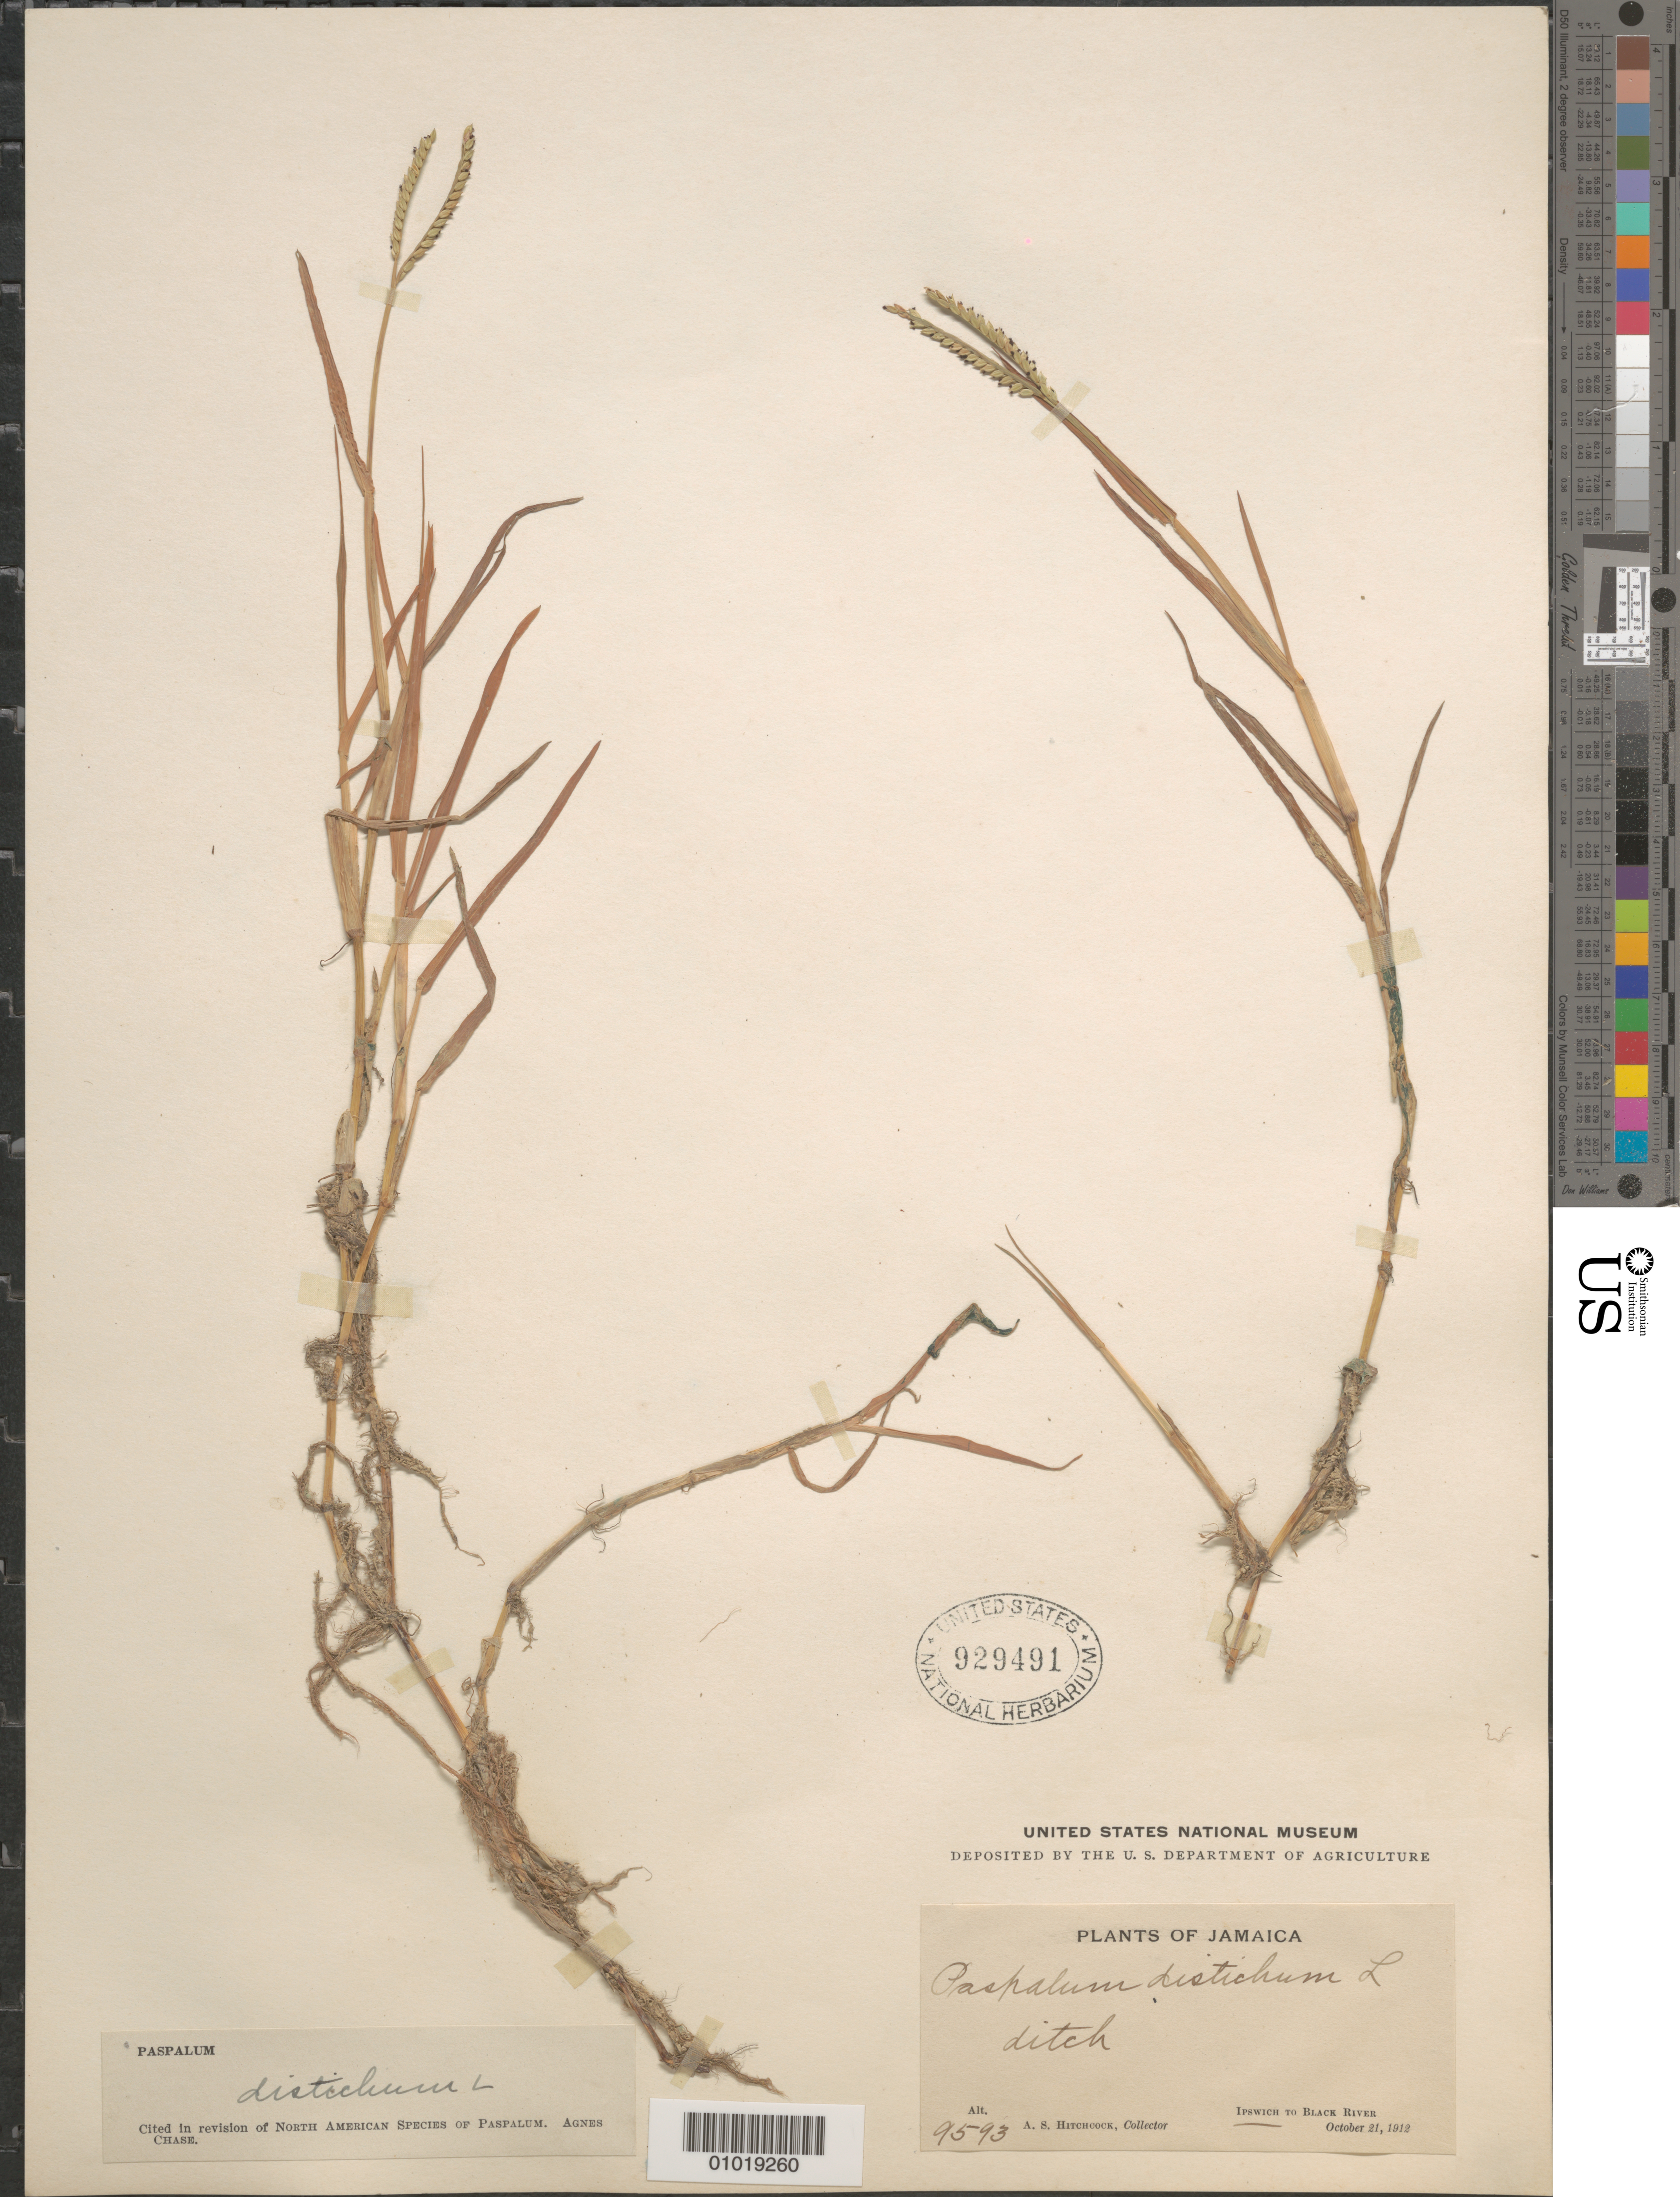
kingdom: Plantae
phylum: Tracheophyta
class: Liliopsida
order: Poales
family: Poaceae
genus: Paspalum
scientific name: Paspalum distichum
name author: L.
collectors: A. S. Hitchcock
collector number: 9593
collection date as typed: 21 Oct 1912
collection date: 1912-10-21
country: Jamaica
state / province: Saint Elizabeth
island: Jamaica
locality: Ipswich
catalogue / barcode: US 929491